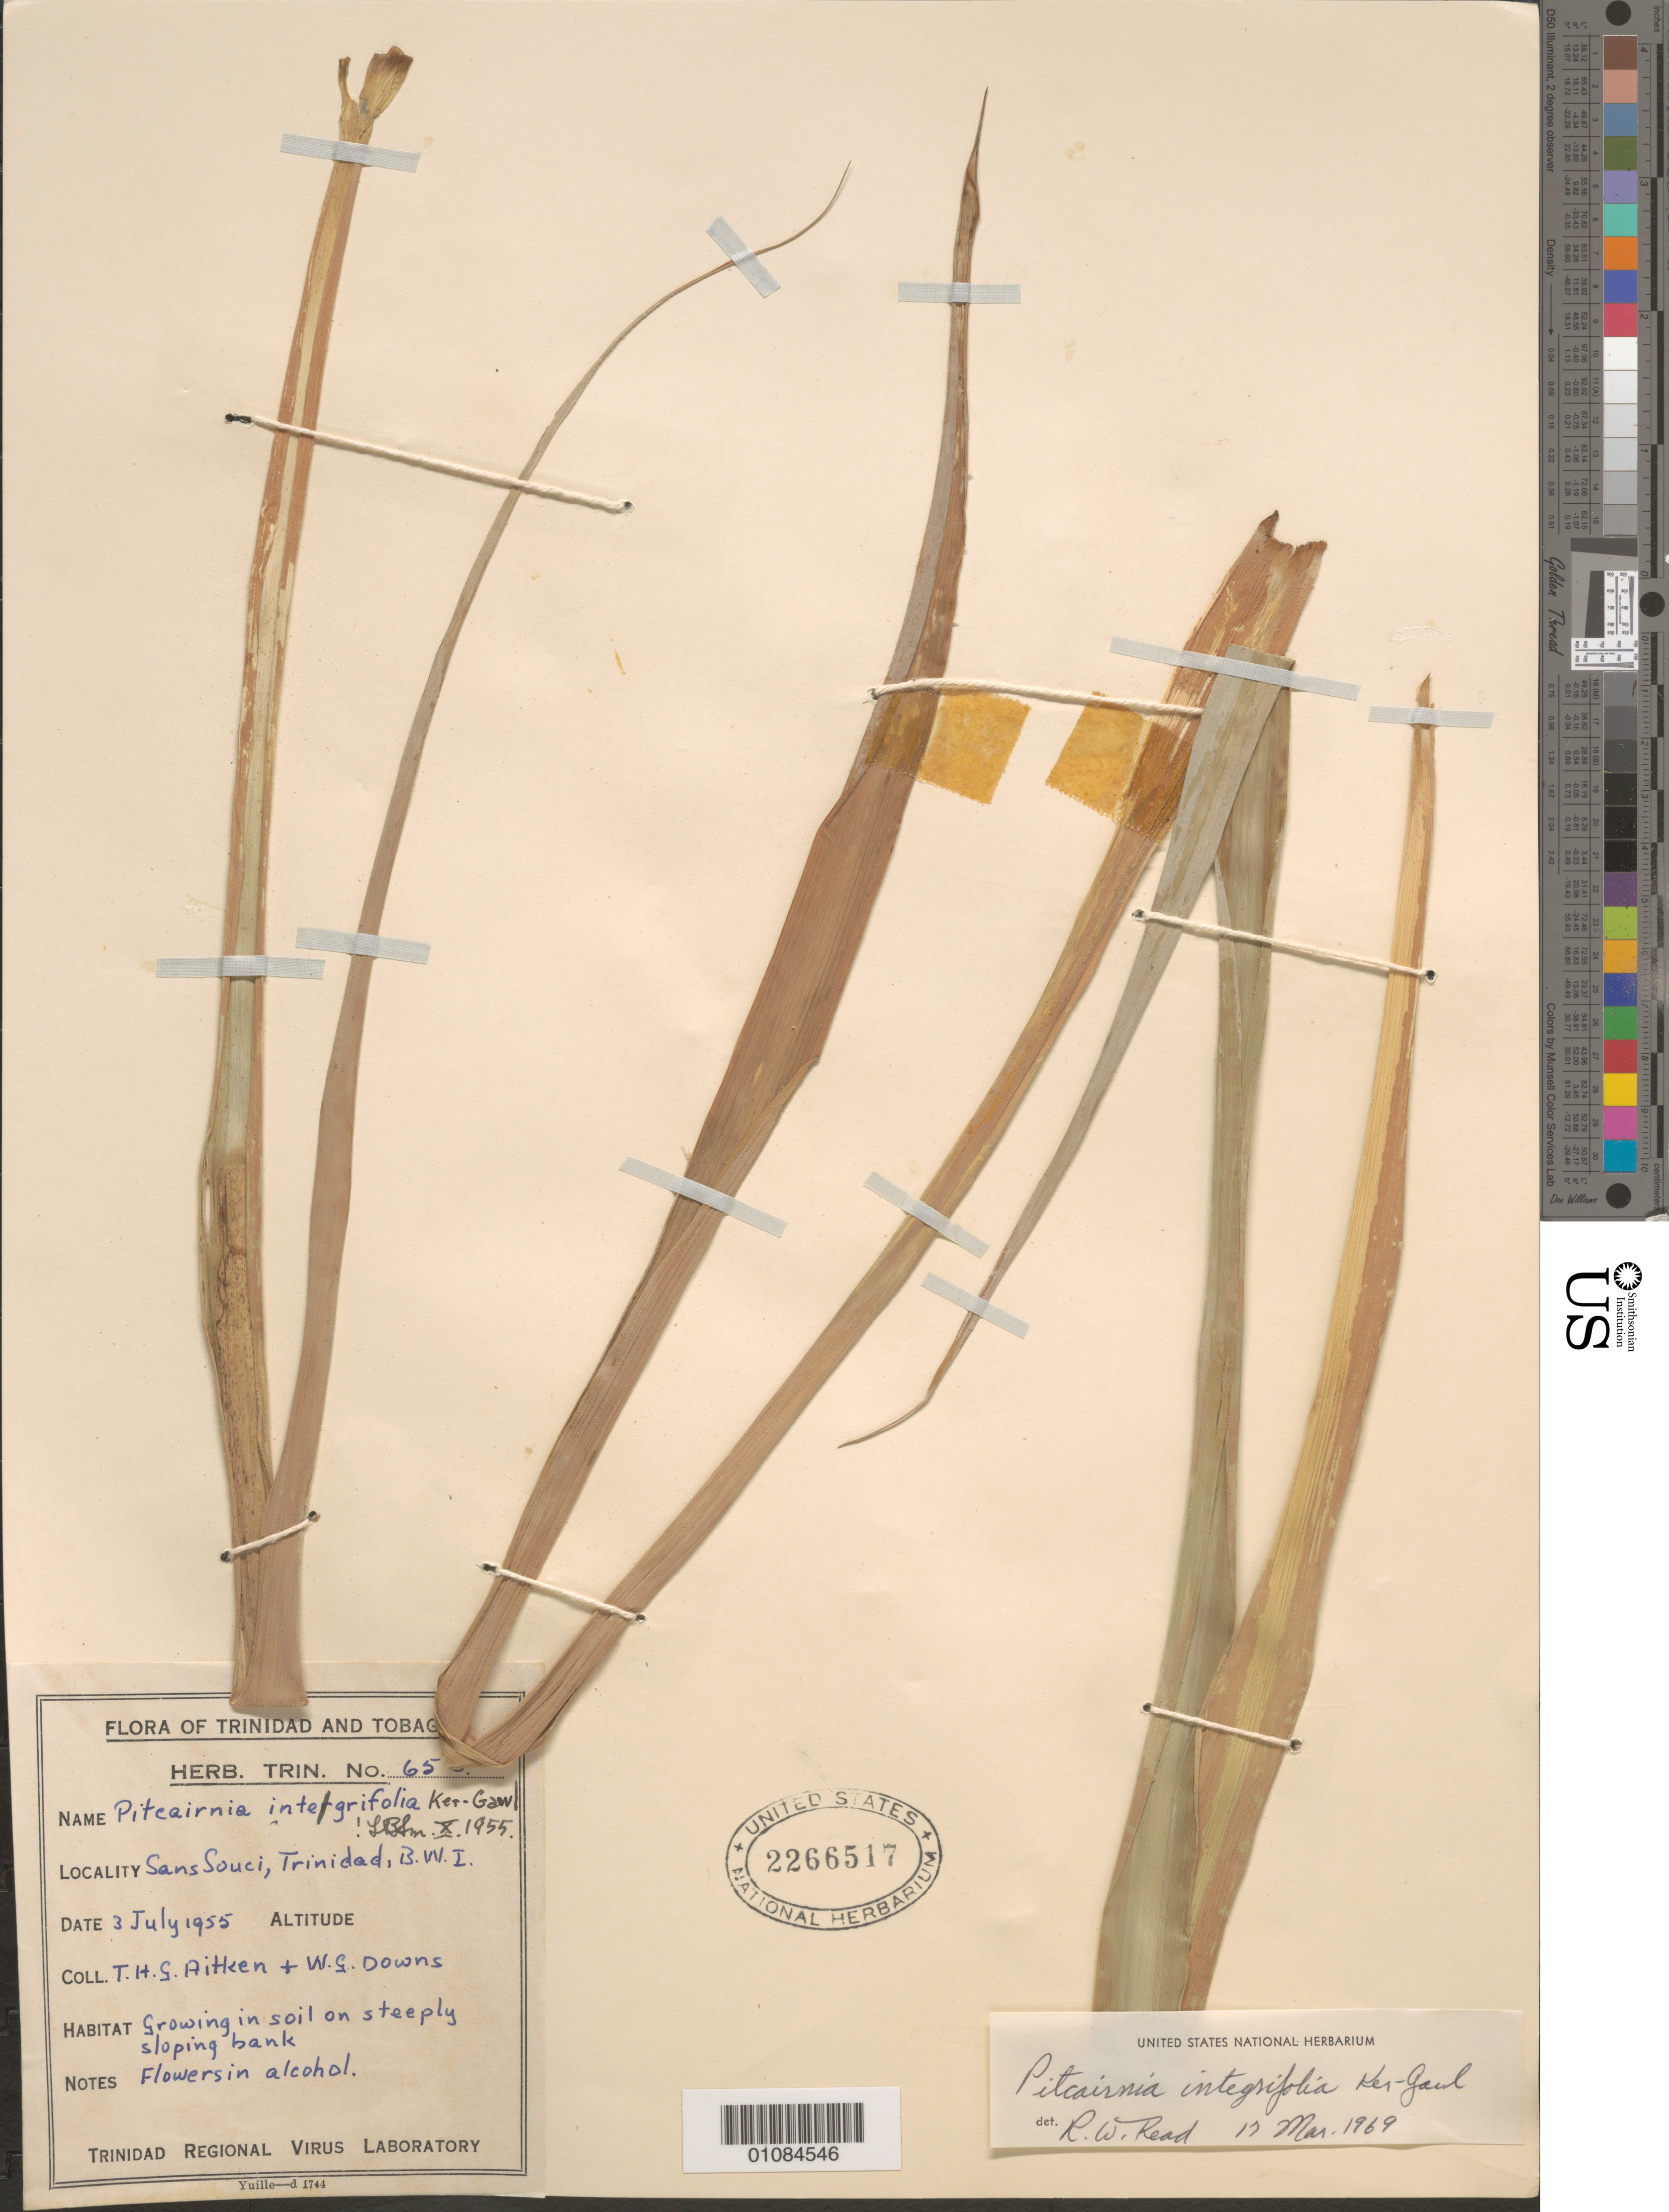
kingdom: Plantae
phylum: Tracheophyta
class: Liliopsida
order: Poales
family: Bromeliaceae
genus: Pitcairnia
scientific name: Pitcairnia integrifolia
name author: Ker Gawl.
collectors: T. Aitken & W. G. Downs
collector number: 65B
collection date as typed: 03 Jul 1955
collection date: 1955-07-03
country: Trinidad and Tobago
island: Trinidad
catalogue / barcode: US 2266517